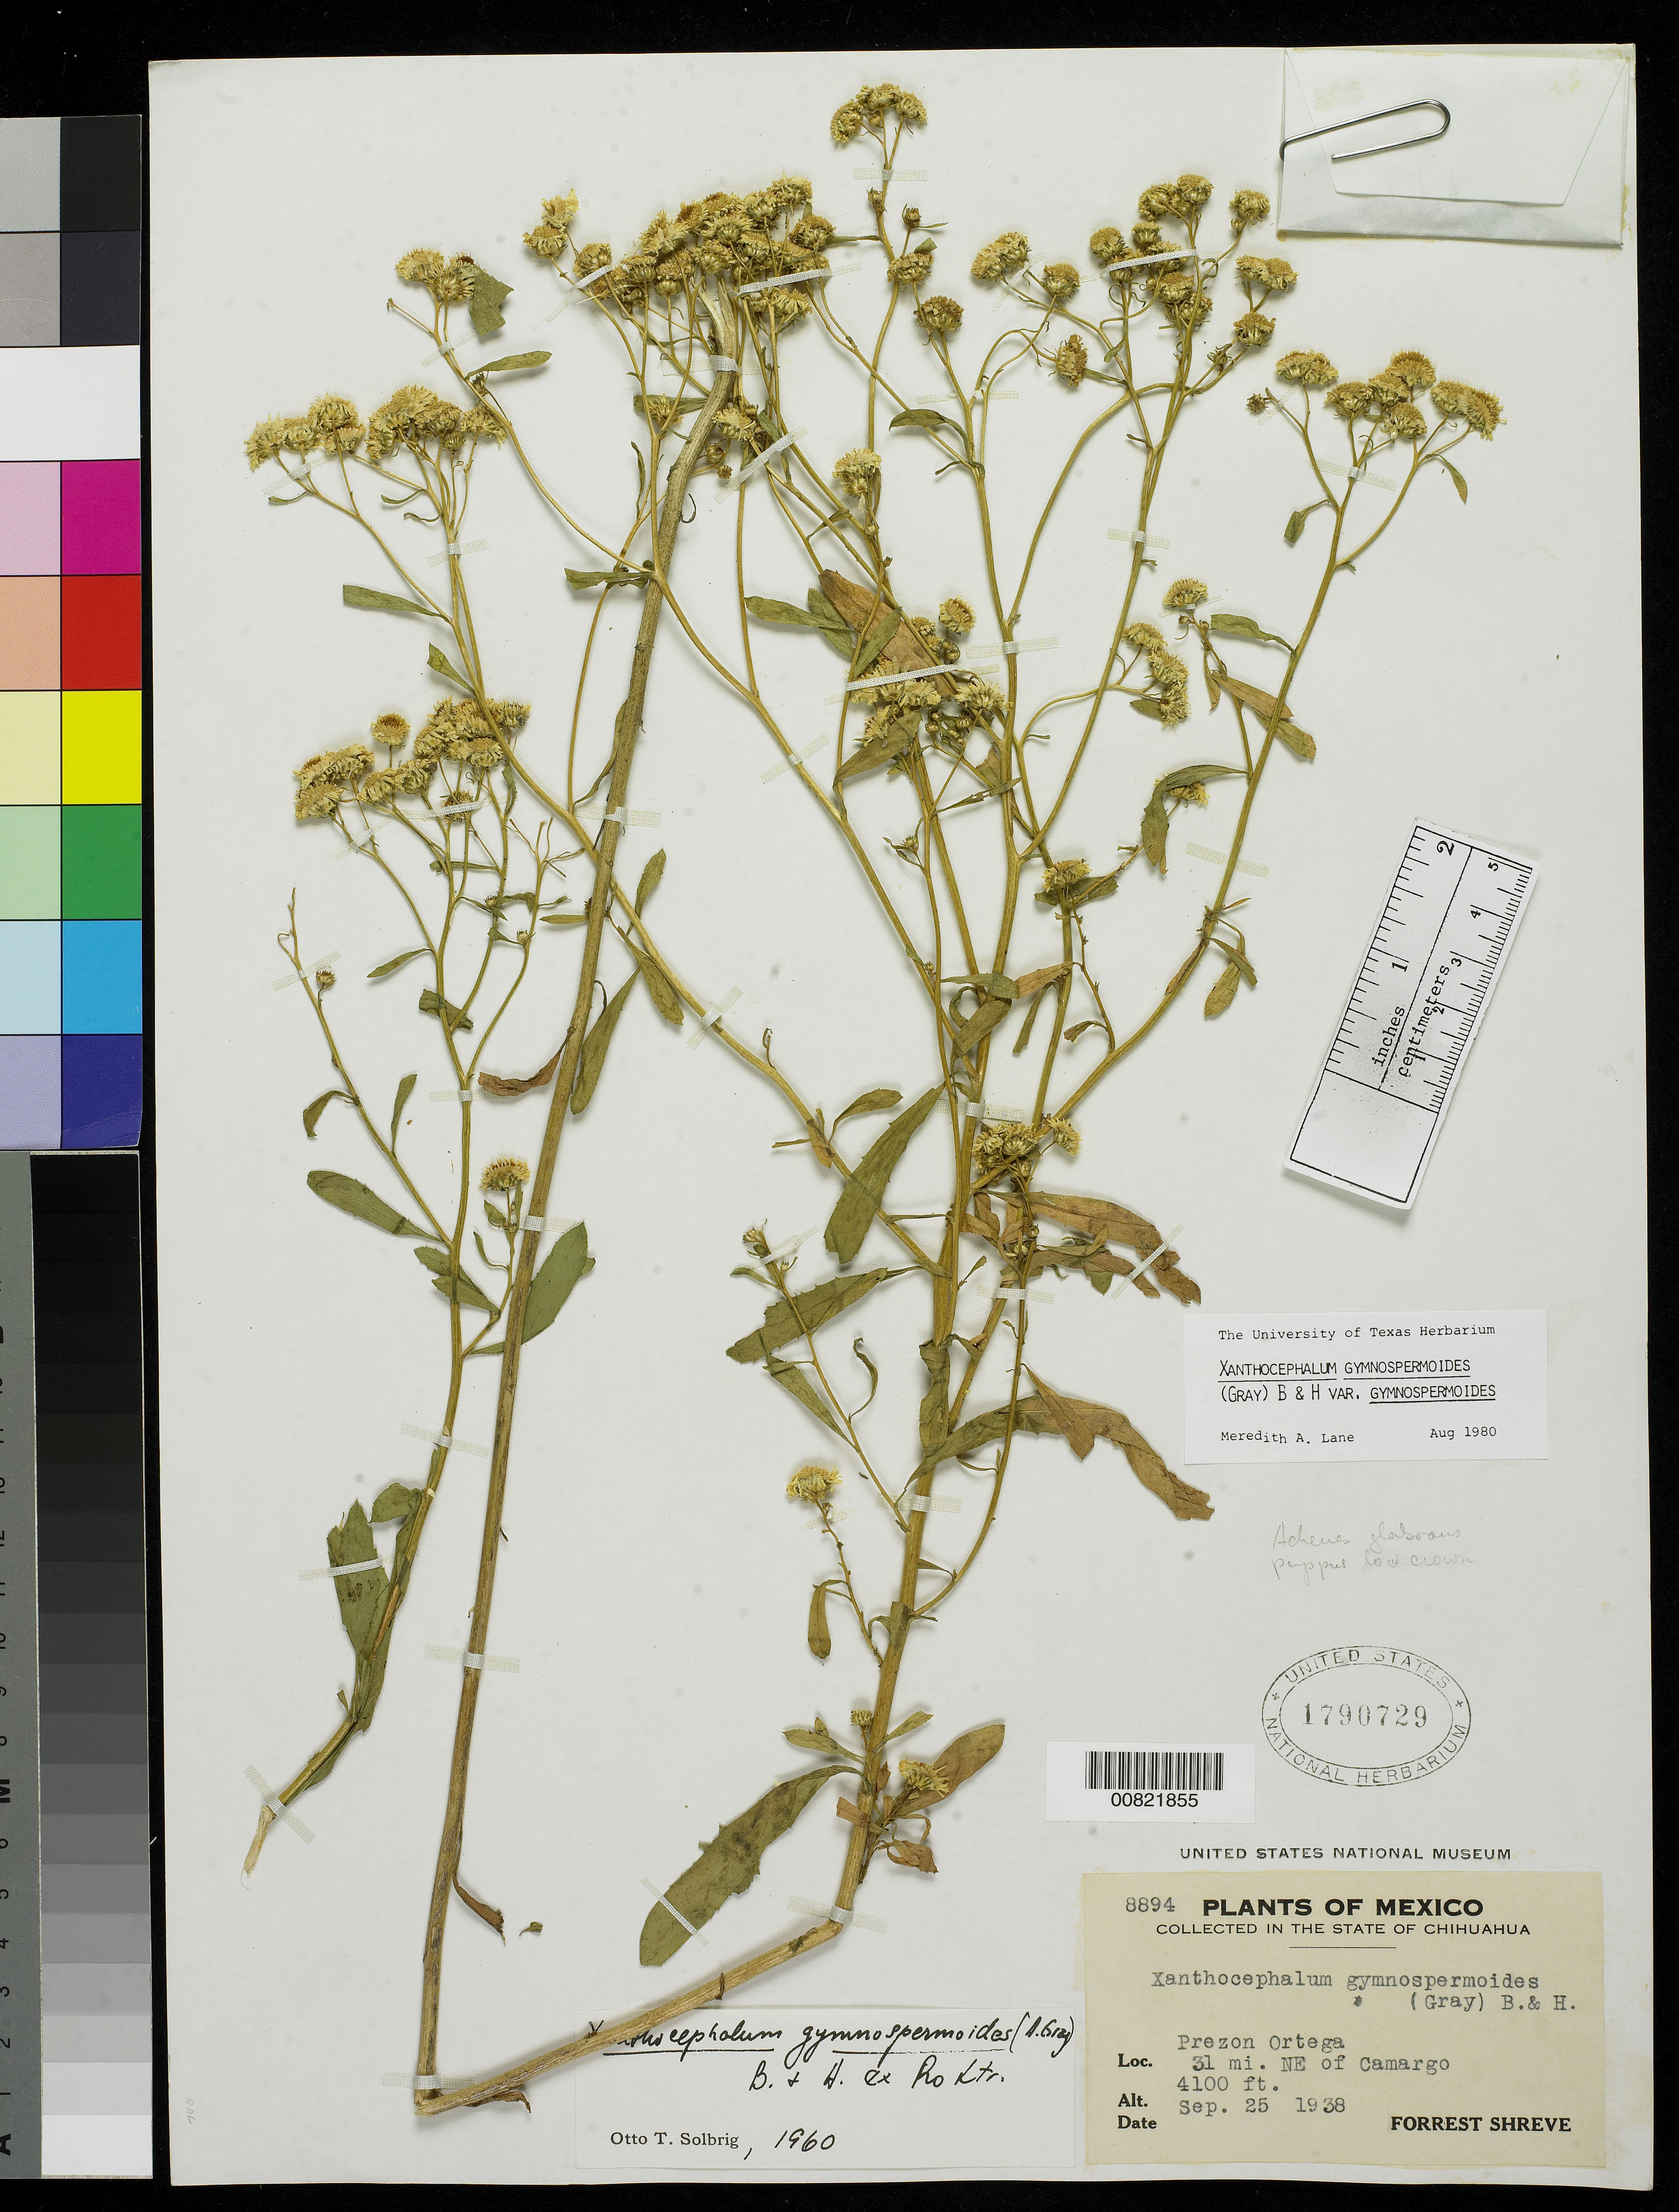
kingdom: Plantae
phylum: Tracheophyta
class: Magnoliopsida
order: Asterales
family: Asteraceae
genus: Xanthocephalum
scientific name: Xanthocephalum gymnospermoides var. gymnospermoides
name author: (A. Gray) Benth. & Hook. f.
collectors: F. Shreve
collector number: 8894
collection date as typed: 25 Sep 1938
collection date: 1938-09-25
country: Mexico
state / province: Chihuahua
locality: Prezon Ortega, 31 mi. NE of Camargo, Chihuahua.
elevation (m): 1250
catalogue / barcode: US 1790729